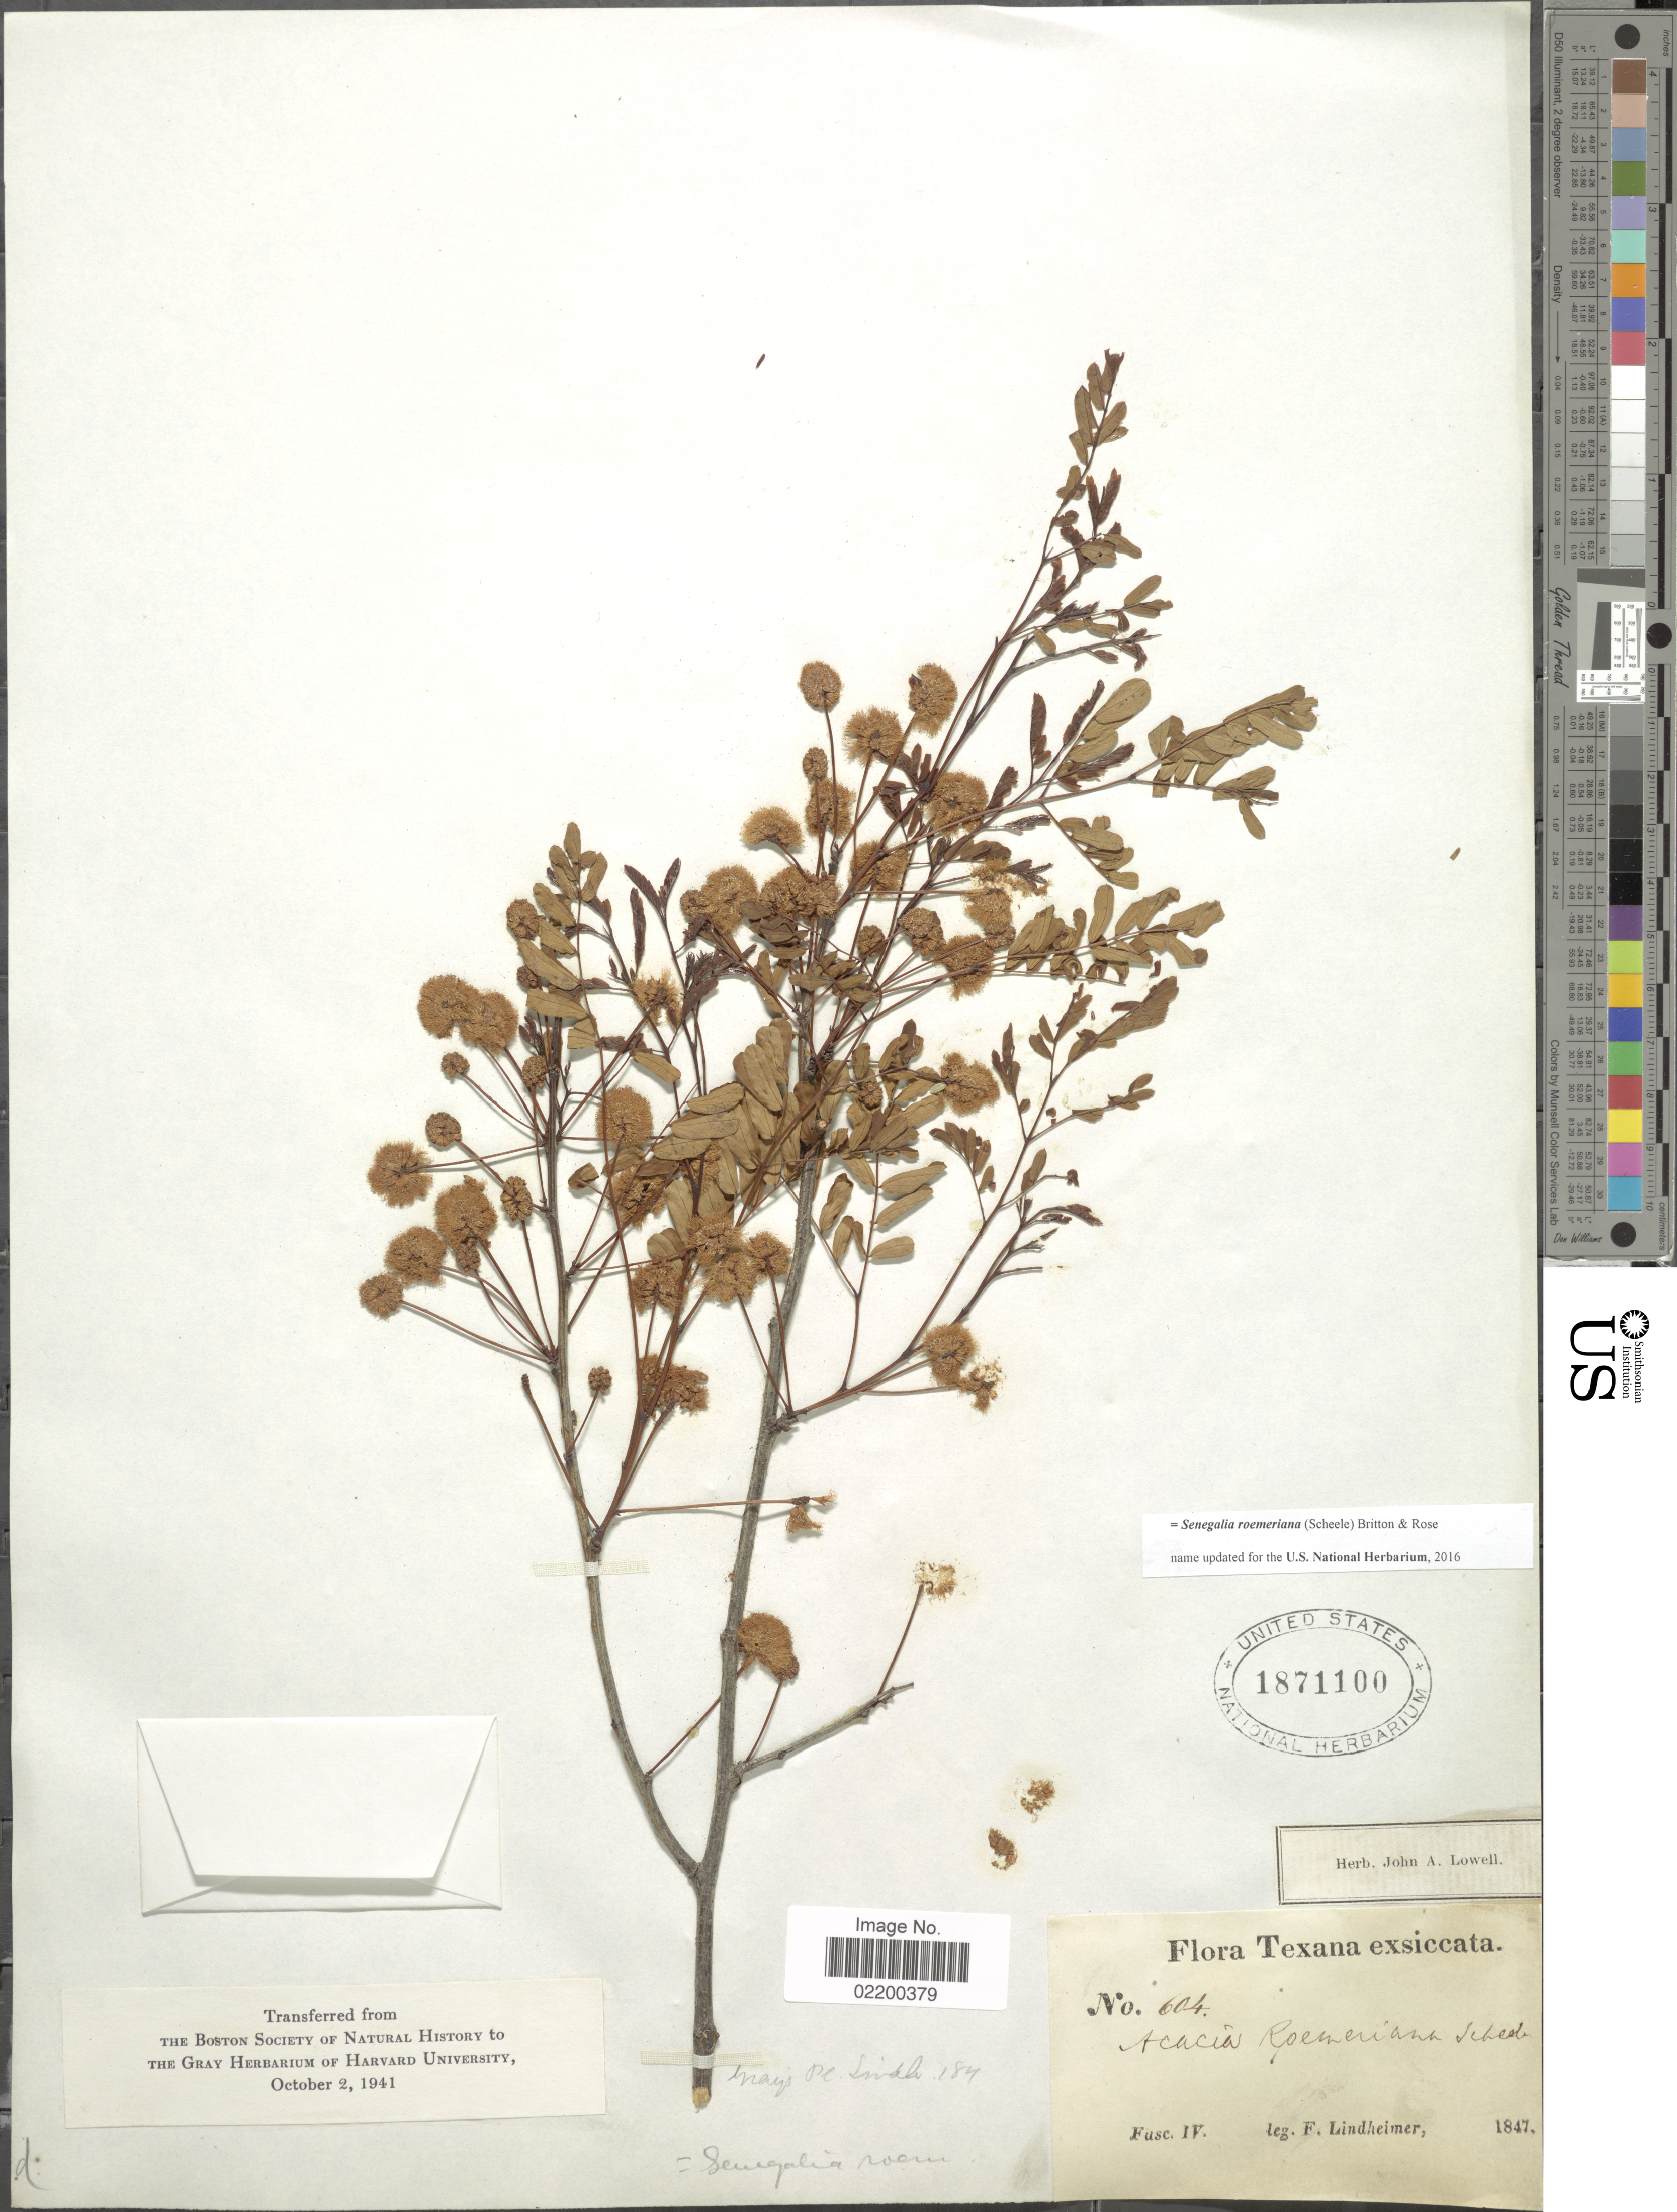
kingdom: Plantae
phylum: Tracheophyta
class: Magnoliopsida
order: Fabales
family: Fabaceae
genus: Senegalia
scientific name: Senegalia roemeriana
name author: (Scheele) Britton & Rose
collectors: F. Lindheimer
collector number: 604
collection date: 1847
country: United States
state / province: Texas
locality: Fasc. IV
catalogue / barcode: US 1871100